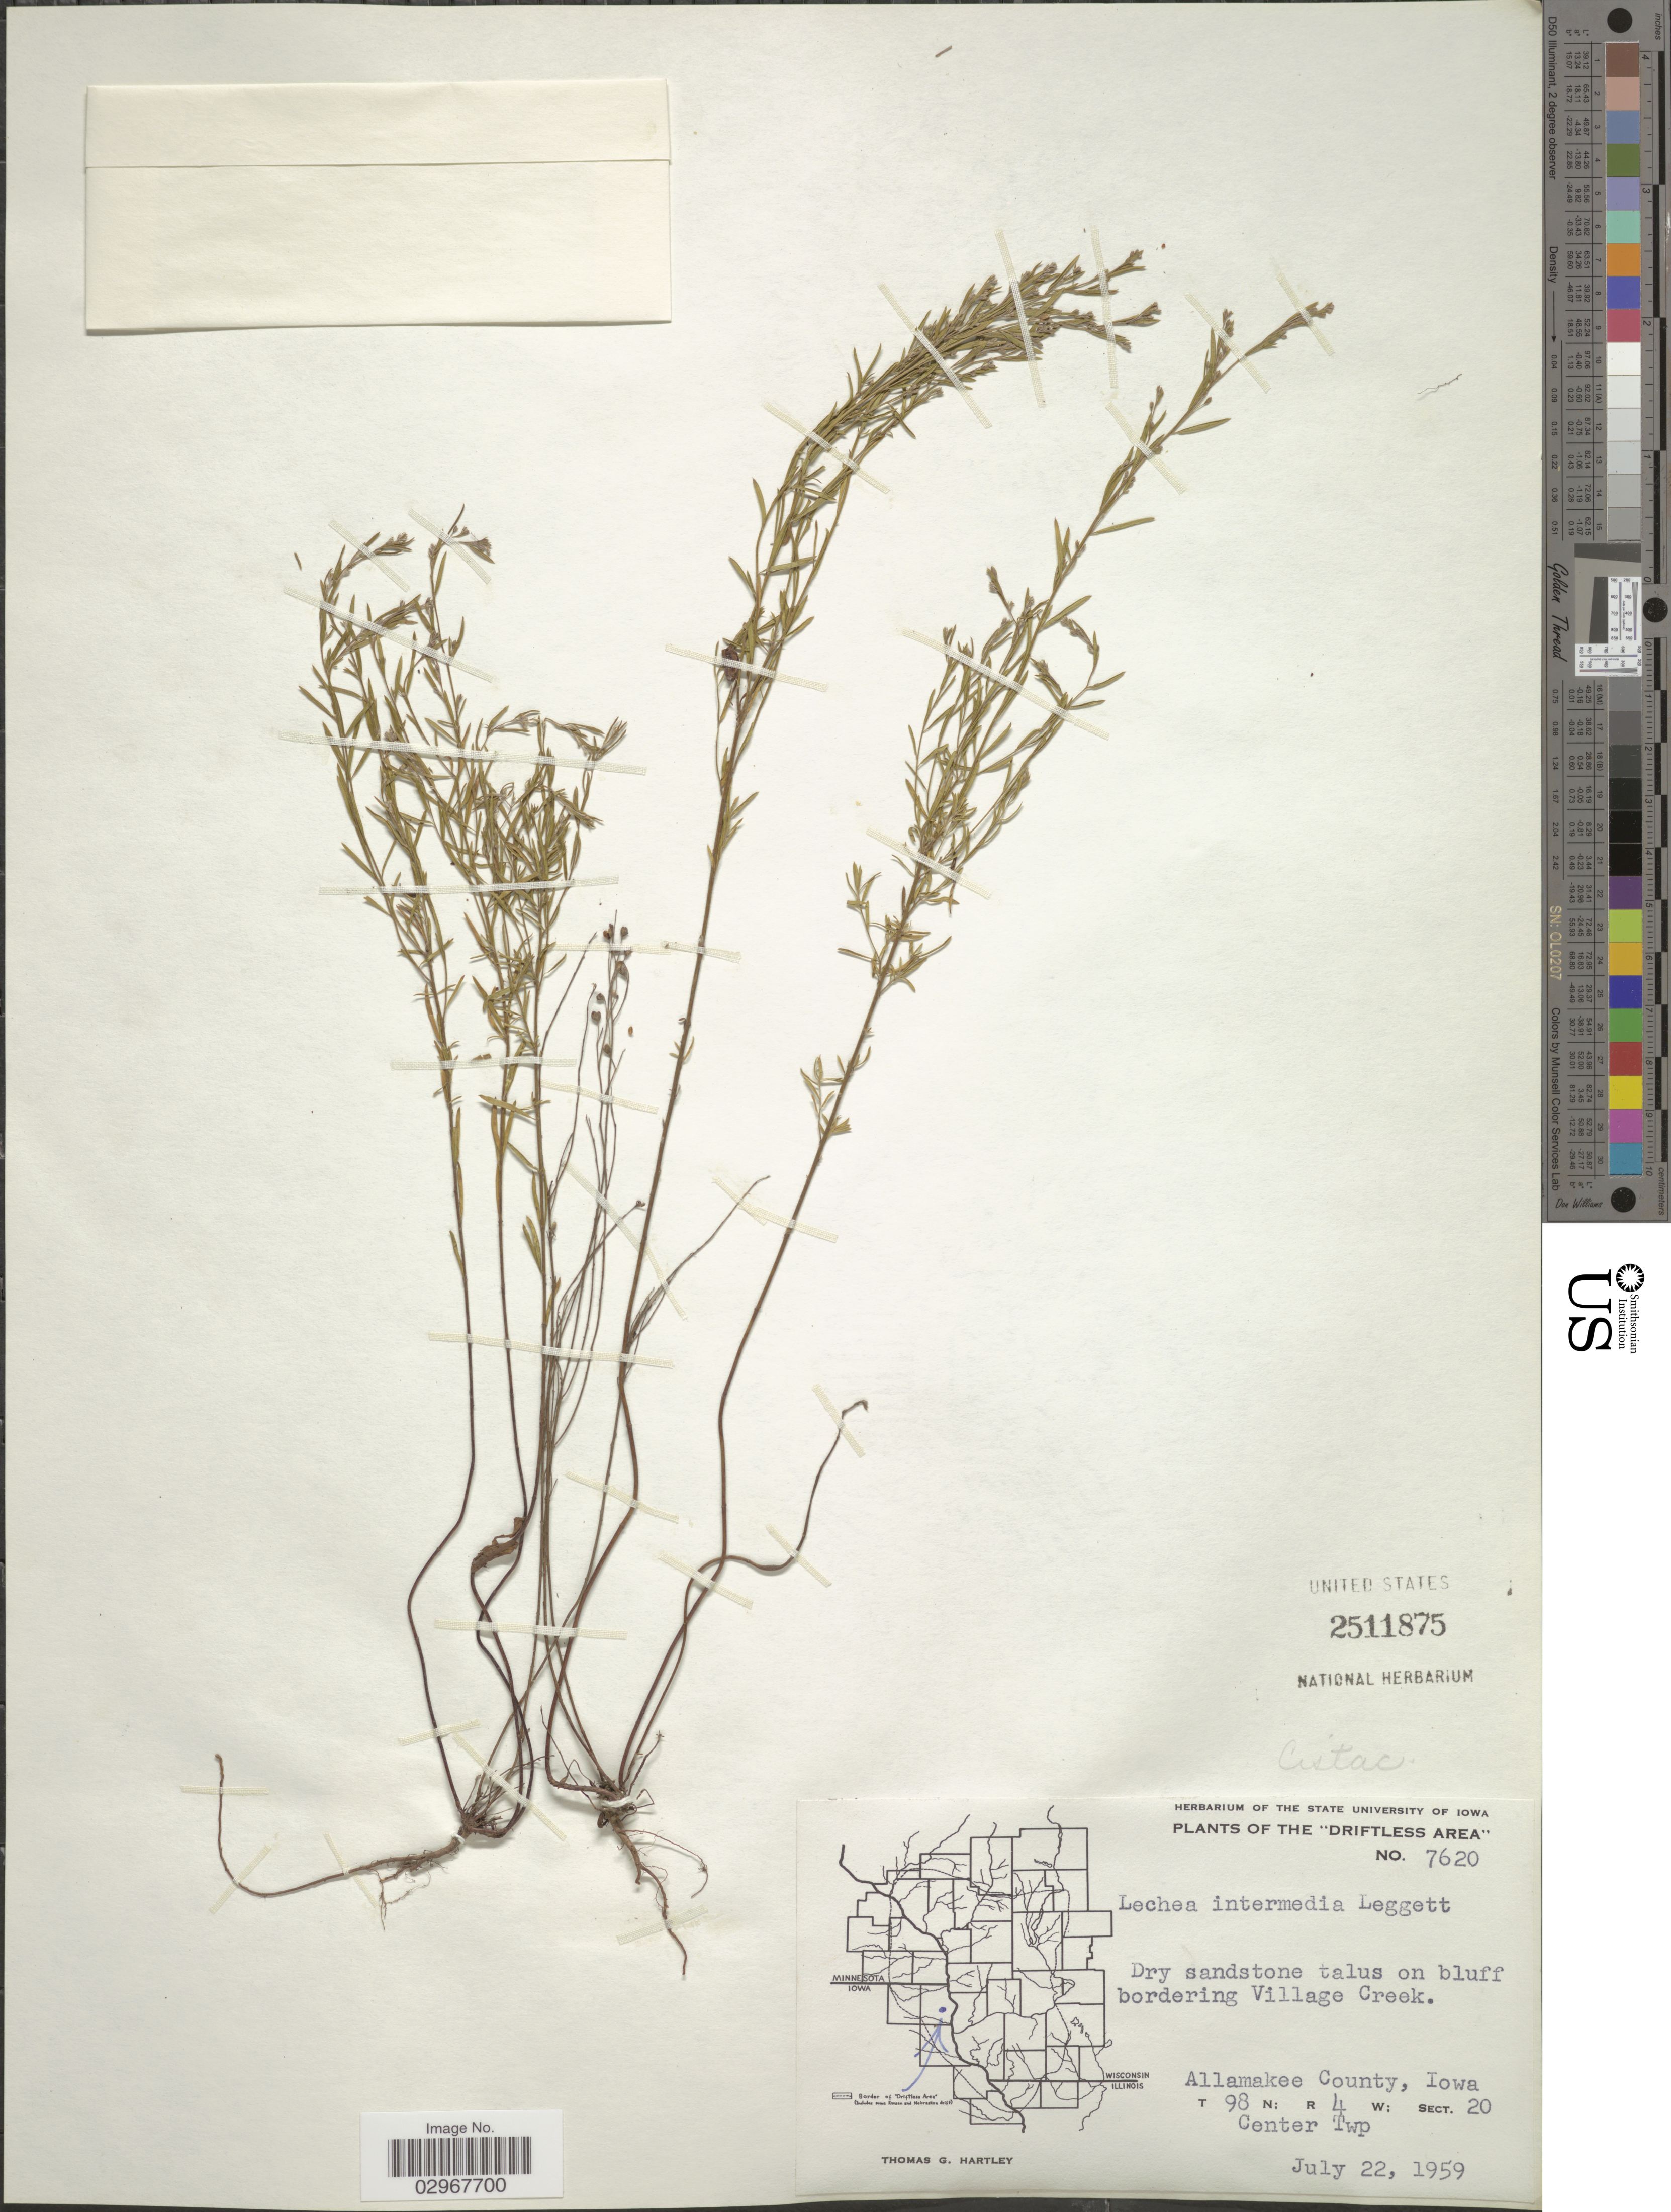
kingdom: Plantae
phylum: Tracheophyta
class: Magnoliopsida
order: Malvales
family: Cistaceae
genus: Lechea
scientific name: Lechea intermedia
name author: Legg. ex Britton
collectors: T. G. Hartley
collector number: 7620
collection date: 1959-07-22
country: United States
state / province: Iowa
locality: The "Driftless Area". Bluff bordering Village Creek. Allamakee County. T98N; R4W; Sect. 20, Center Twp.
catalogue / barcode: US 2511875